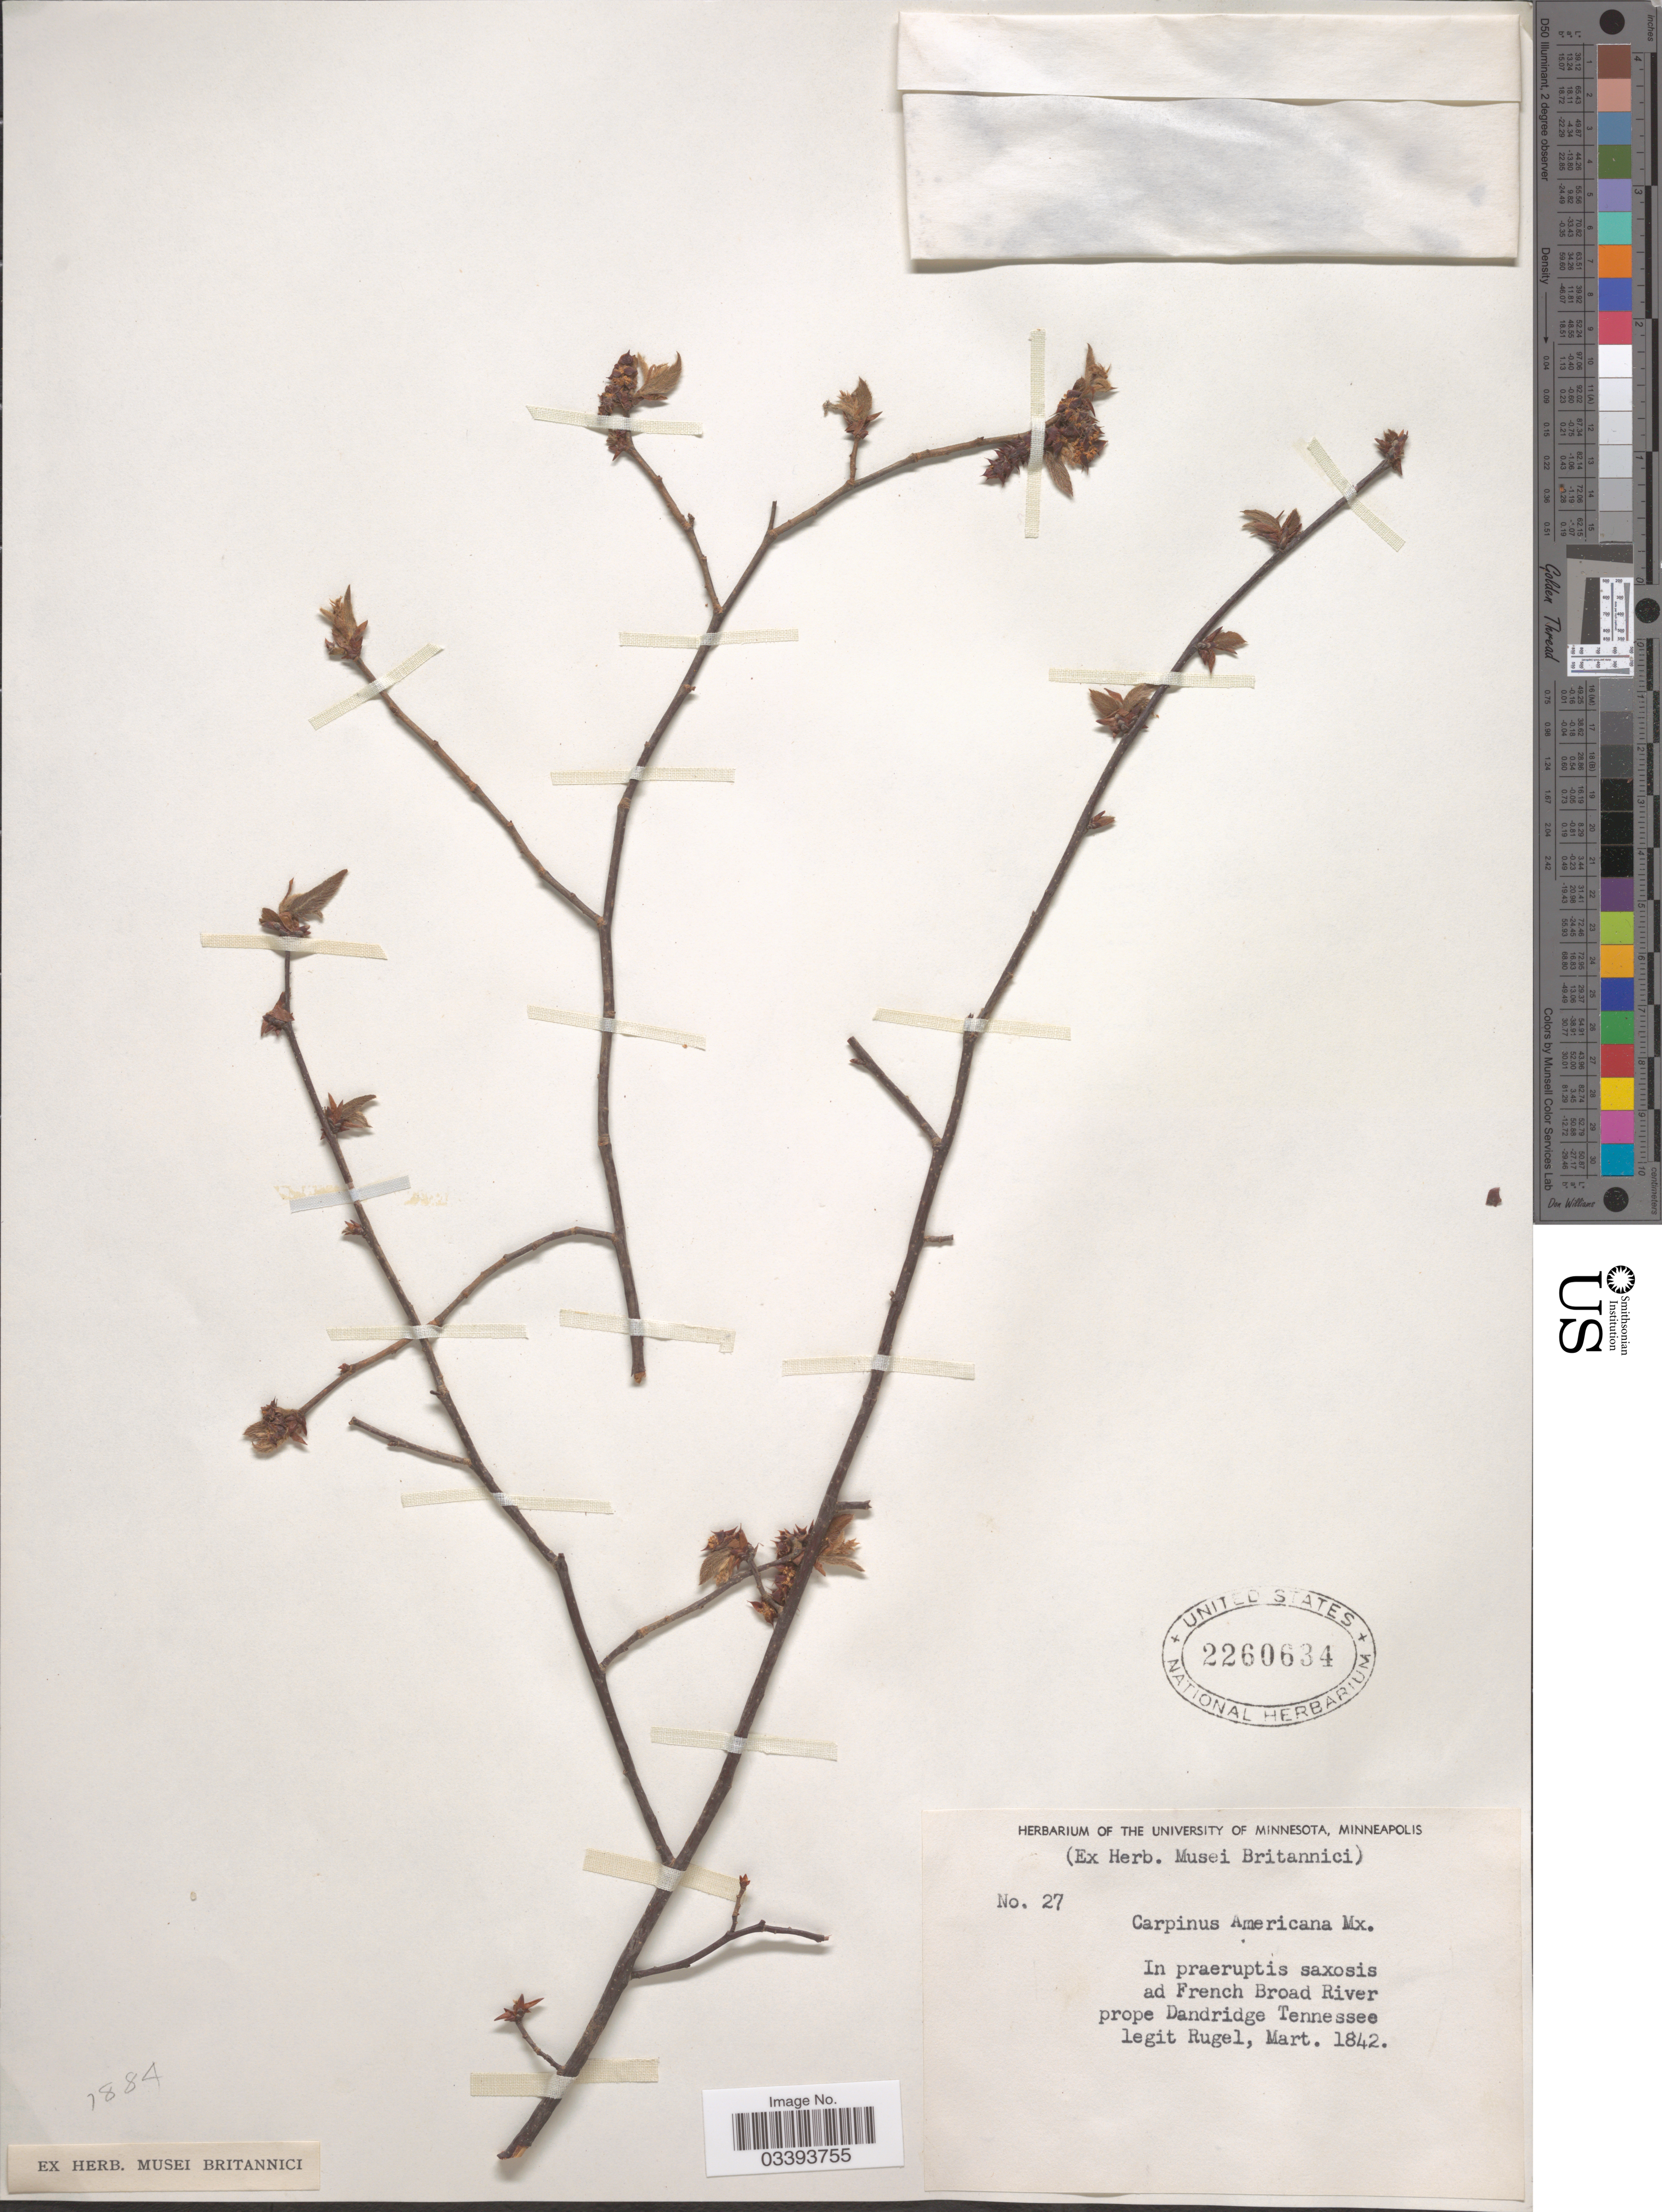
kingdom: Plantae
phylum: Tracheophyta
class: Magnoliopsida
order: Fagales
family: Betulaceae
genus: Carpinus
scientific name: Carpinus americanus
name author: Michx.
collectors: Rugel, --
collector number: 27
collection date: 1842-03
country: United States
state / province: Tennessee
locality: Saxosis ad French Broad River prope Dandridge.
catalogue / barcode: US 2260634